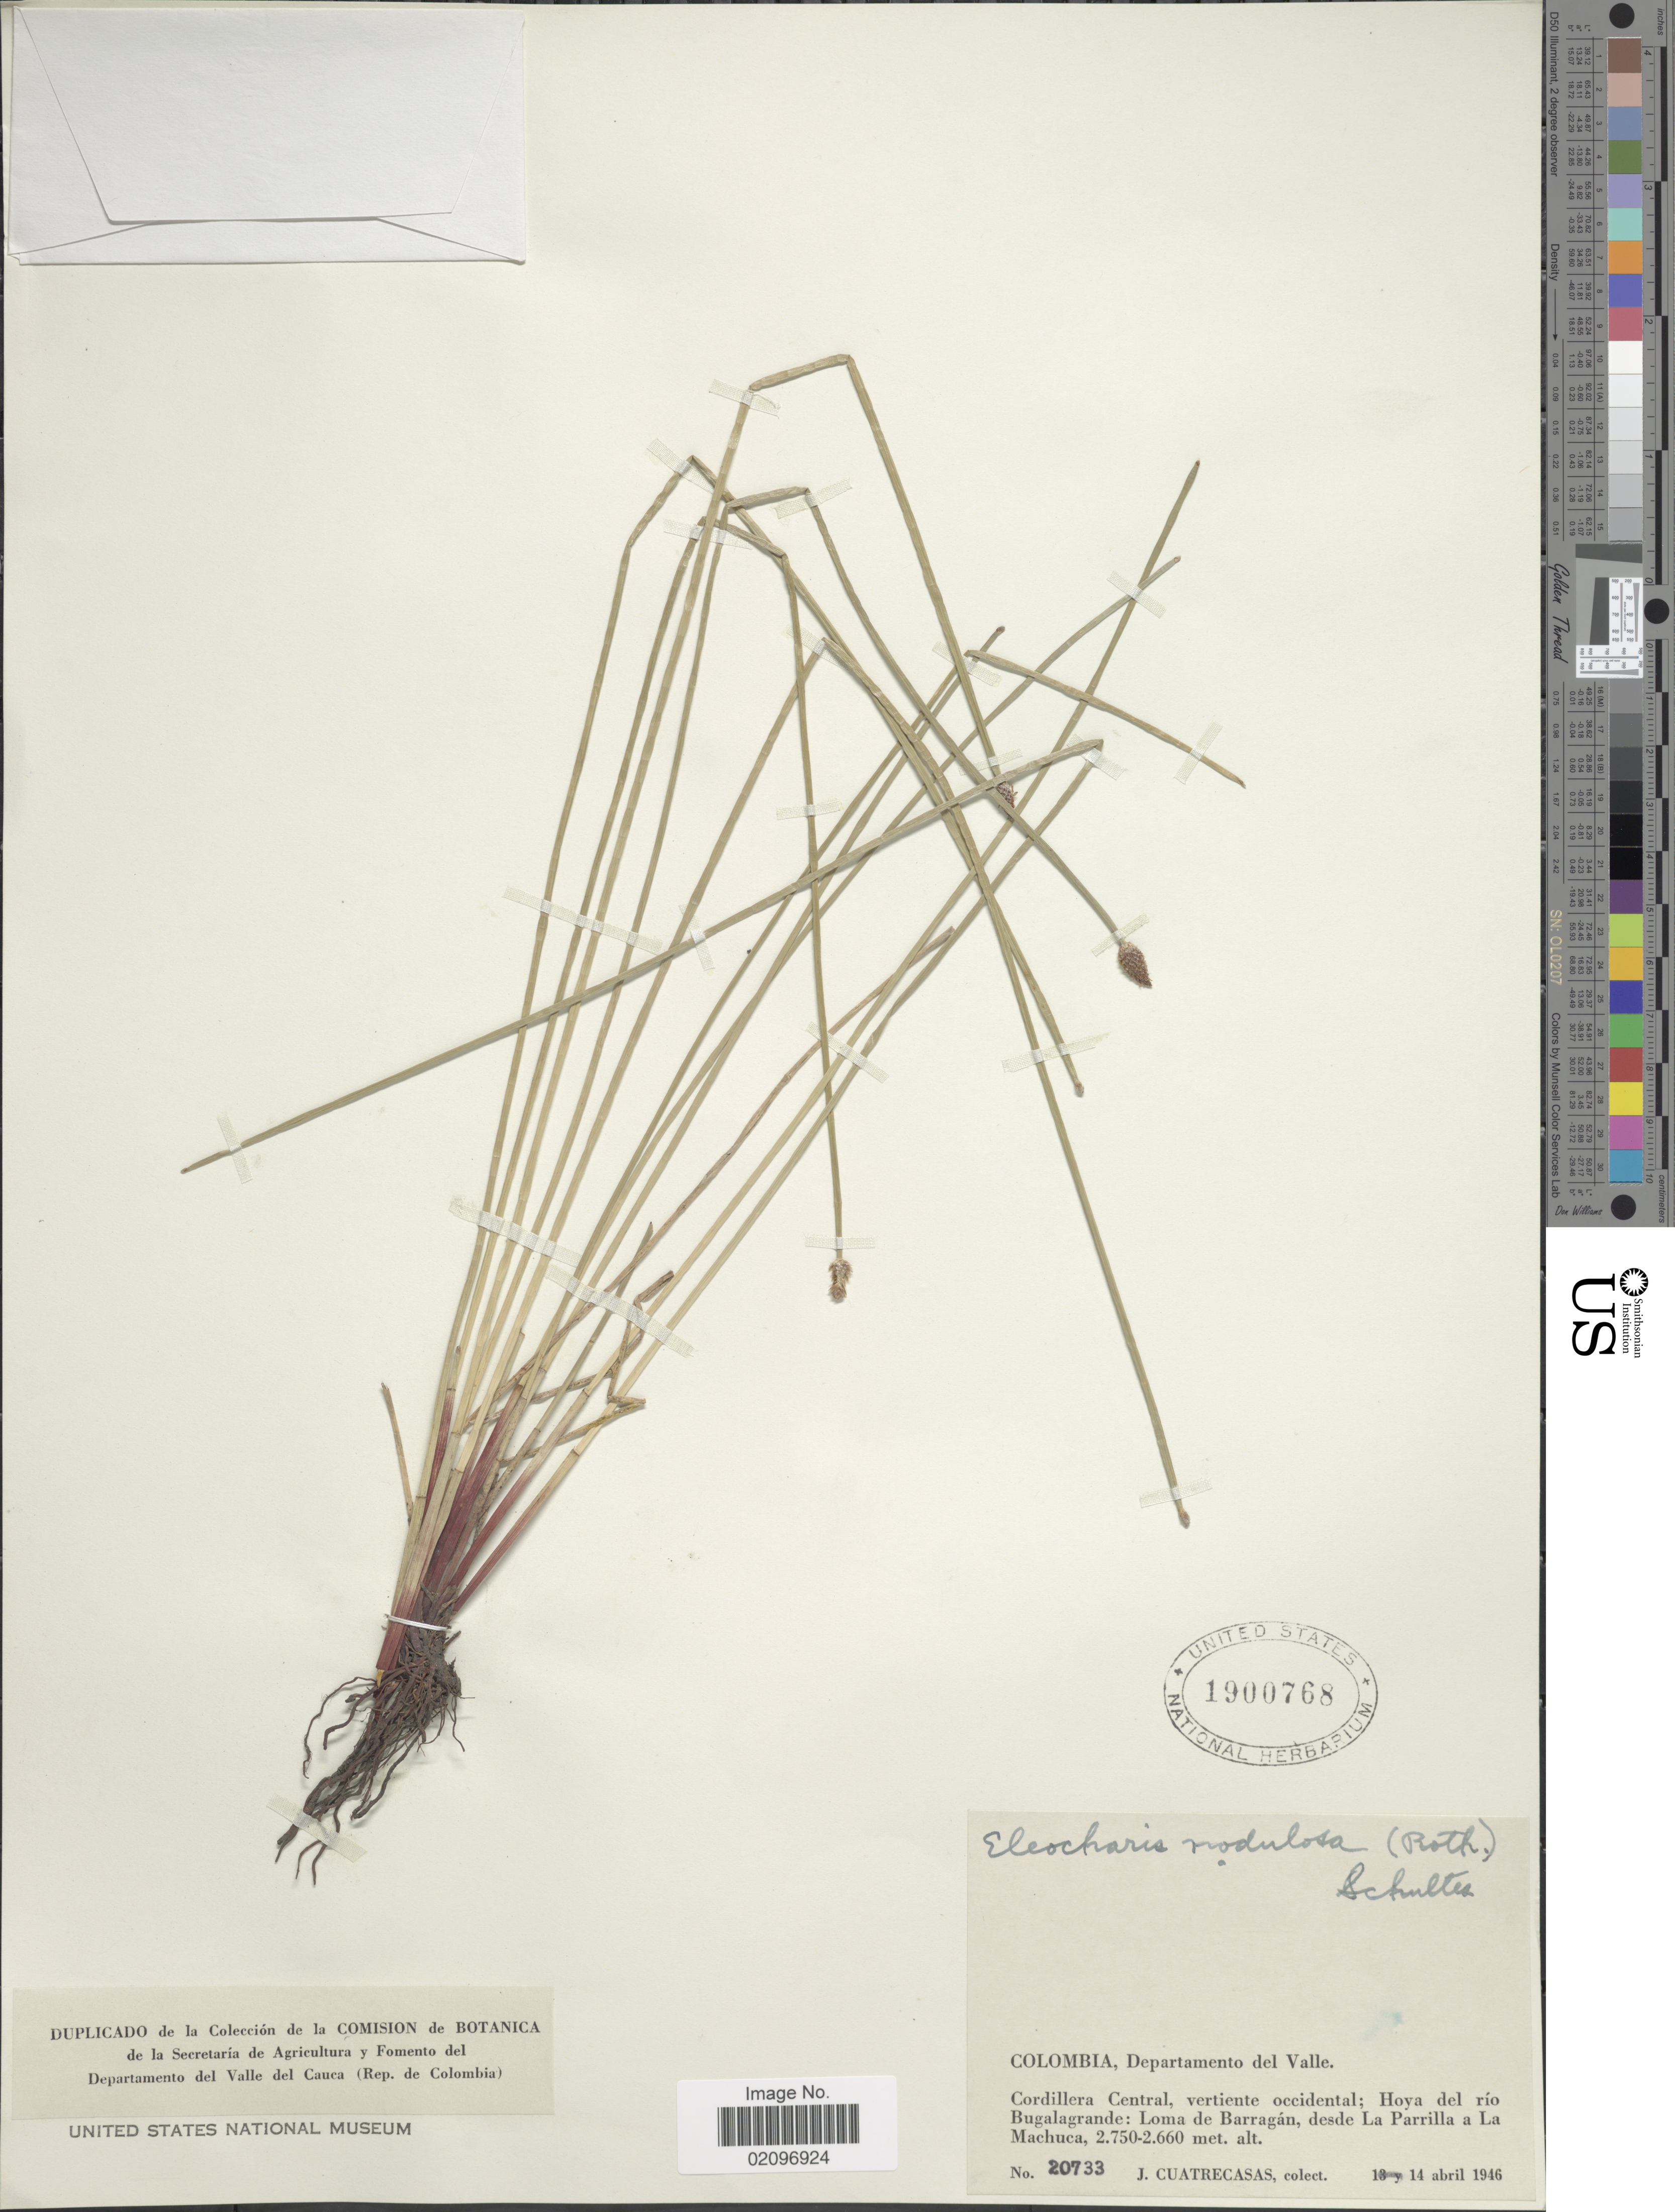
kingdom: Plantae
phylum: Tracheophyta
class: Liliopsida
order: Poales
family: Cyperaceae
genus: Eleocharis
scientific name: Eleocharis montana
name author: (Kunth) Roem. & Schult.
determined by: Strong, Mark T., (BOT), Smithsonian Institution - National Museum of Natural History (UNITED STATES)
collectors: J. Cuatrecasas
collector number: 20733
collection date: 1946-04-14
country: Colombia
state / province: Valle del Cauca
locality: Colombia, Departamento del Valle, Cordillera Central, vertiente occidental; Hoya del rio Bugalagrande: Loma de Barragan, desde La Parrilla a La Machuca.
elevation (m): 2660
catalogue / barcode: US 1900768